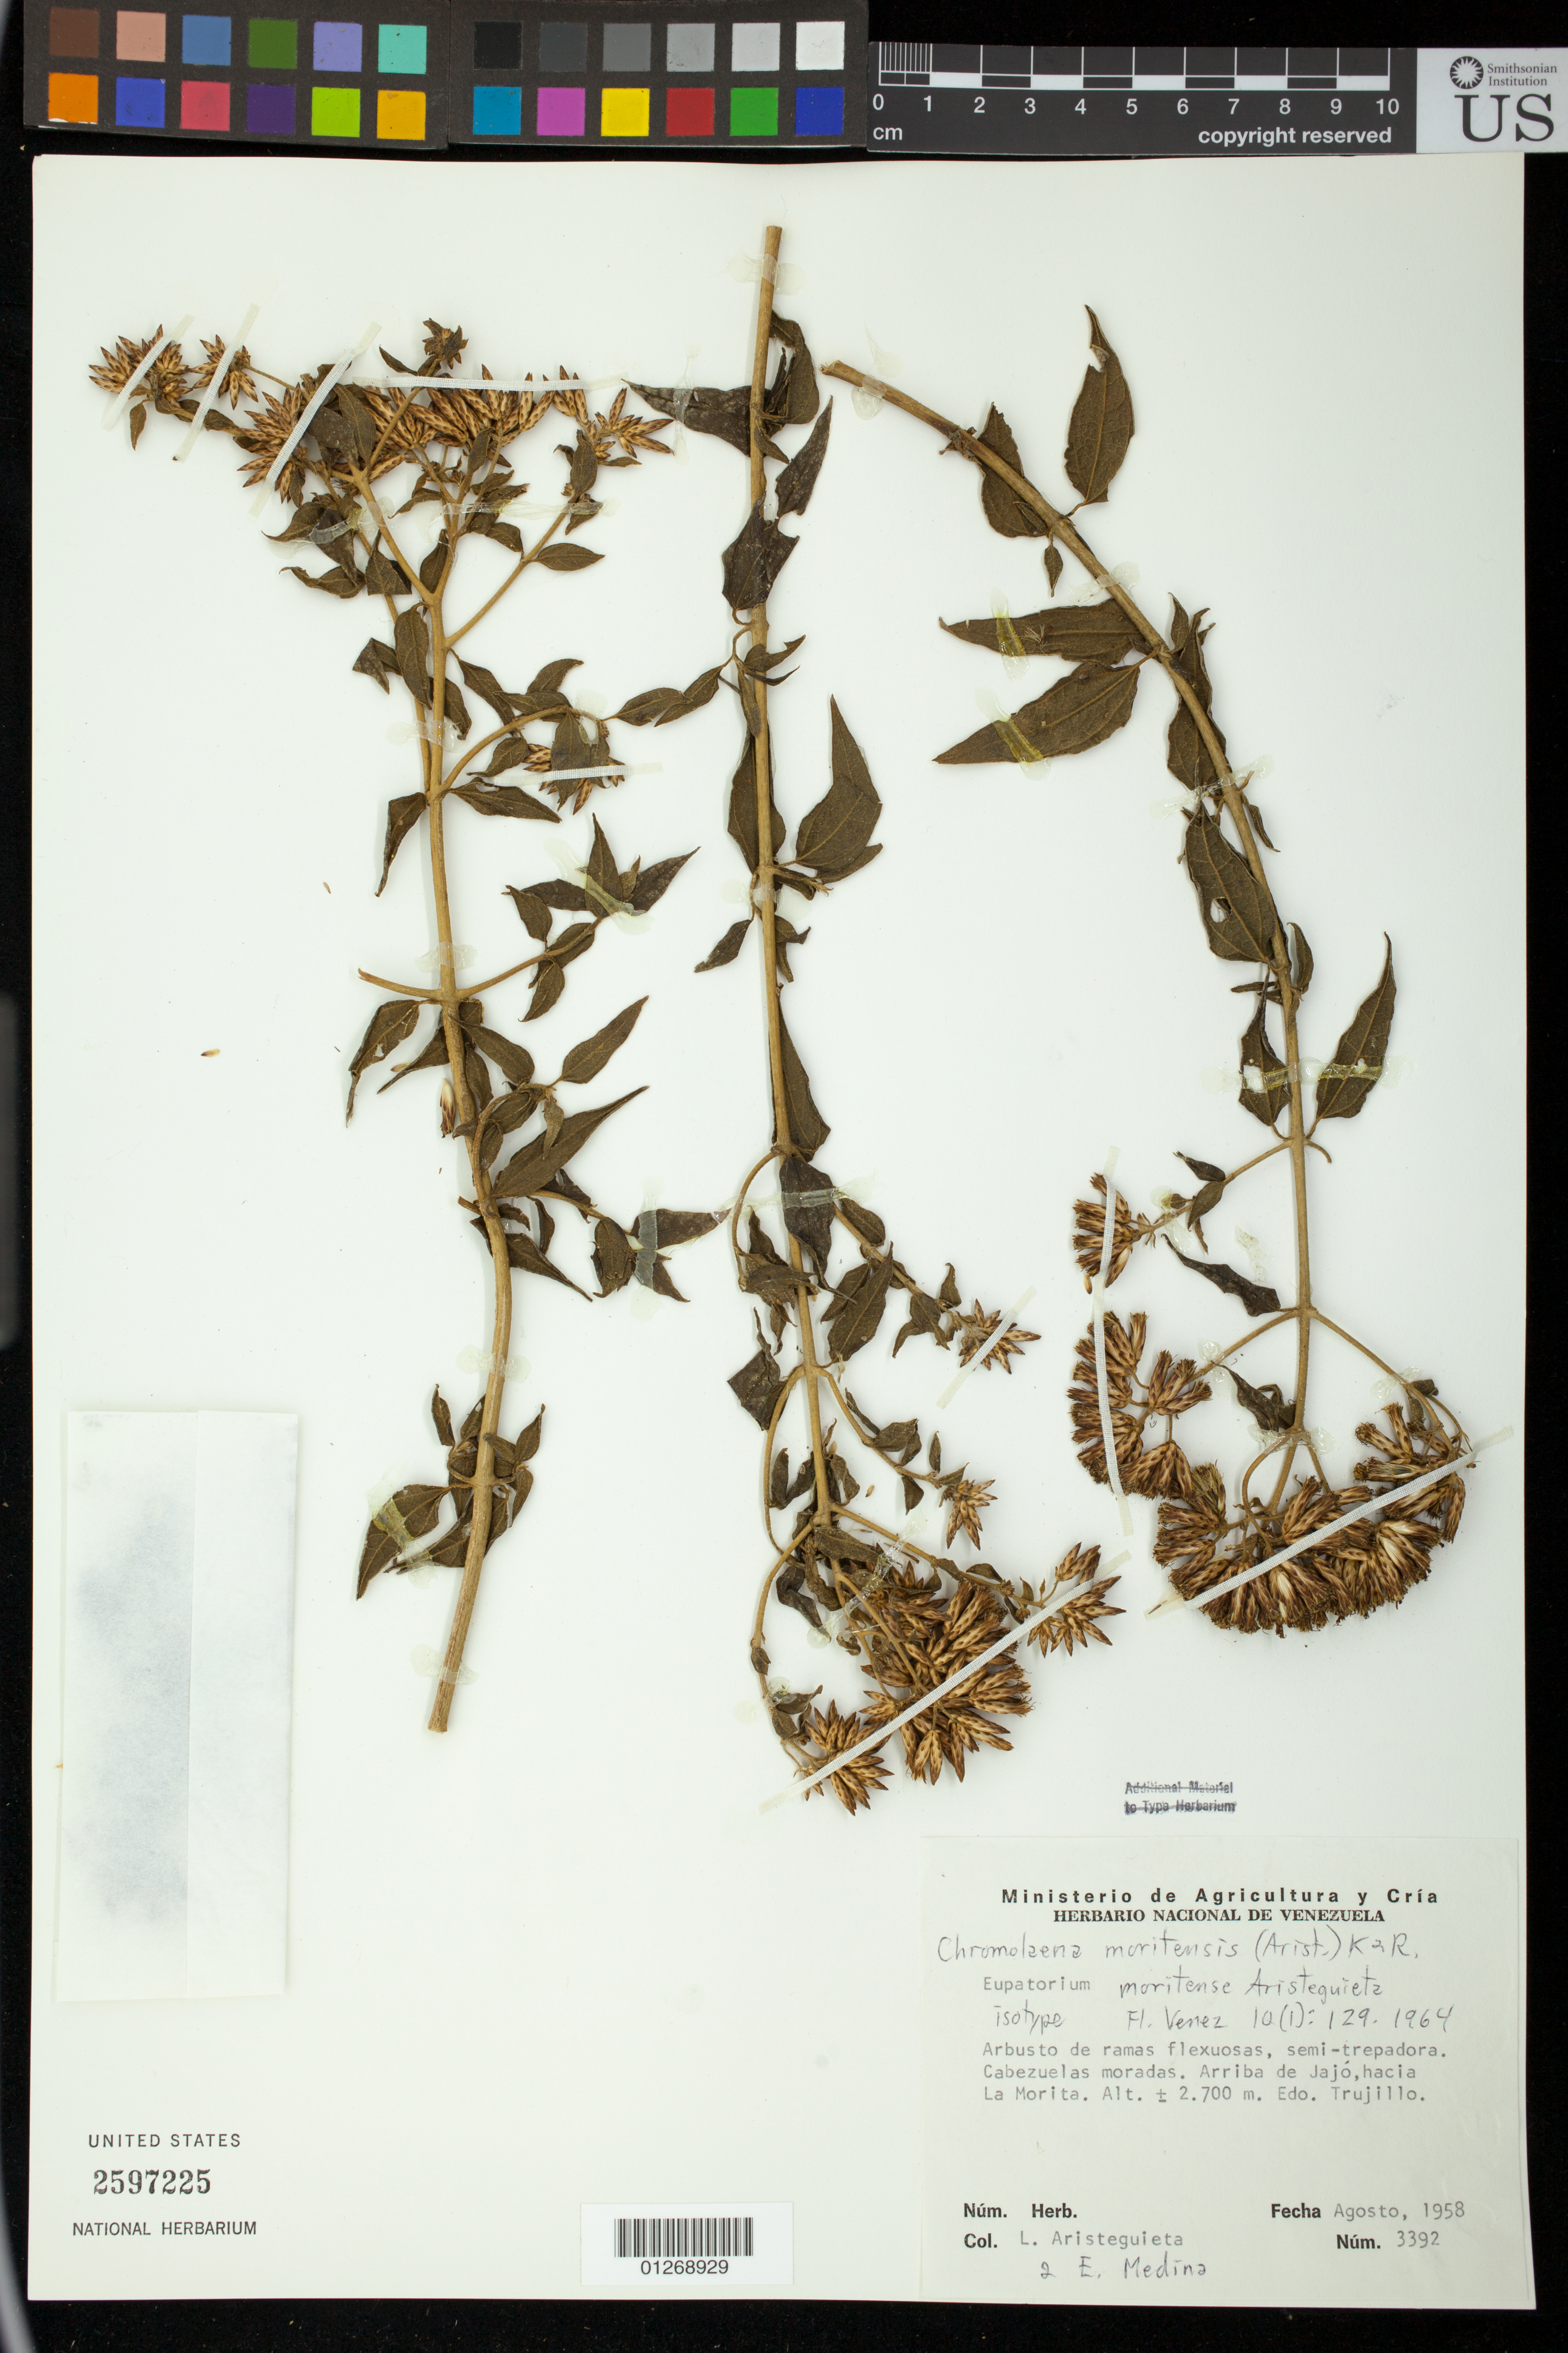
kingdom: Plantae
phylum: Tracheophyta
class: Magnoliopsida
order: Asterales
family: Asteraceae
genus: Eupatorium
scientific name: Eupatorium moritense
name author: Aristeg.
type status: Isotype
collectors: L. Aristeguieta & E. Medina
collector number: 3392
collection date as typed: Aug 1958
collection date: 1958-08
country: Venezuela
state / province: Trujillo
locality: Arriba de Jajó, hacia La Morita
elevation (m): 2700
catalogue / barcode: US 2597225